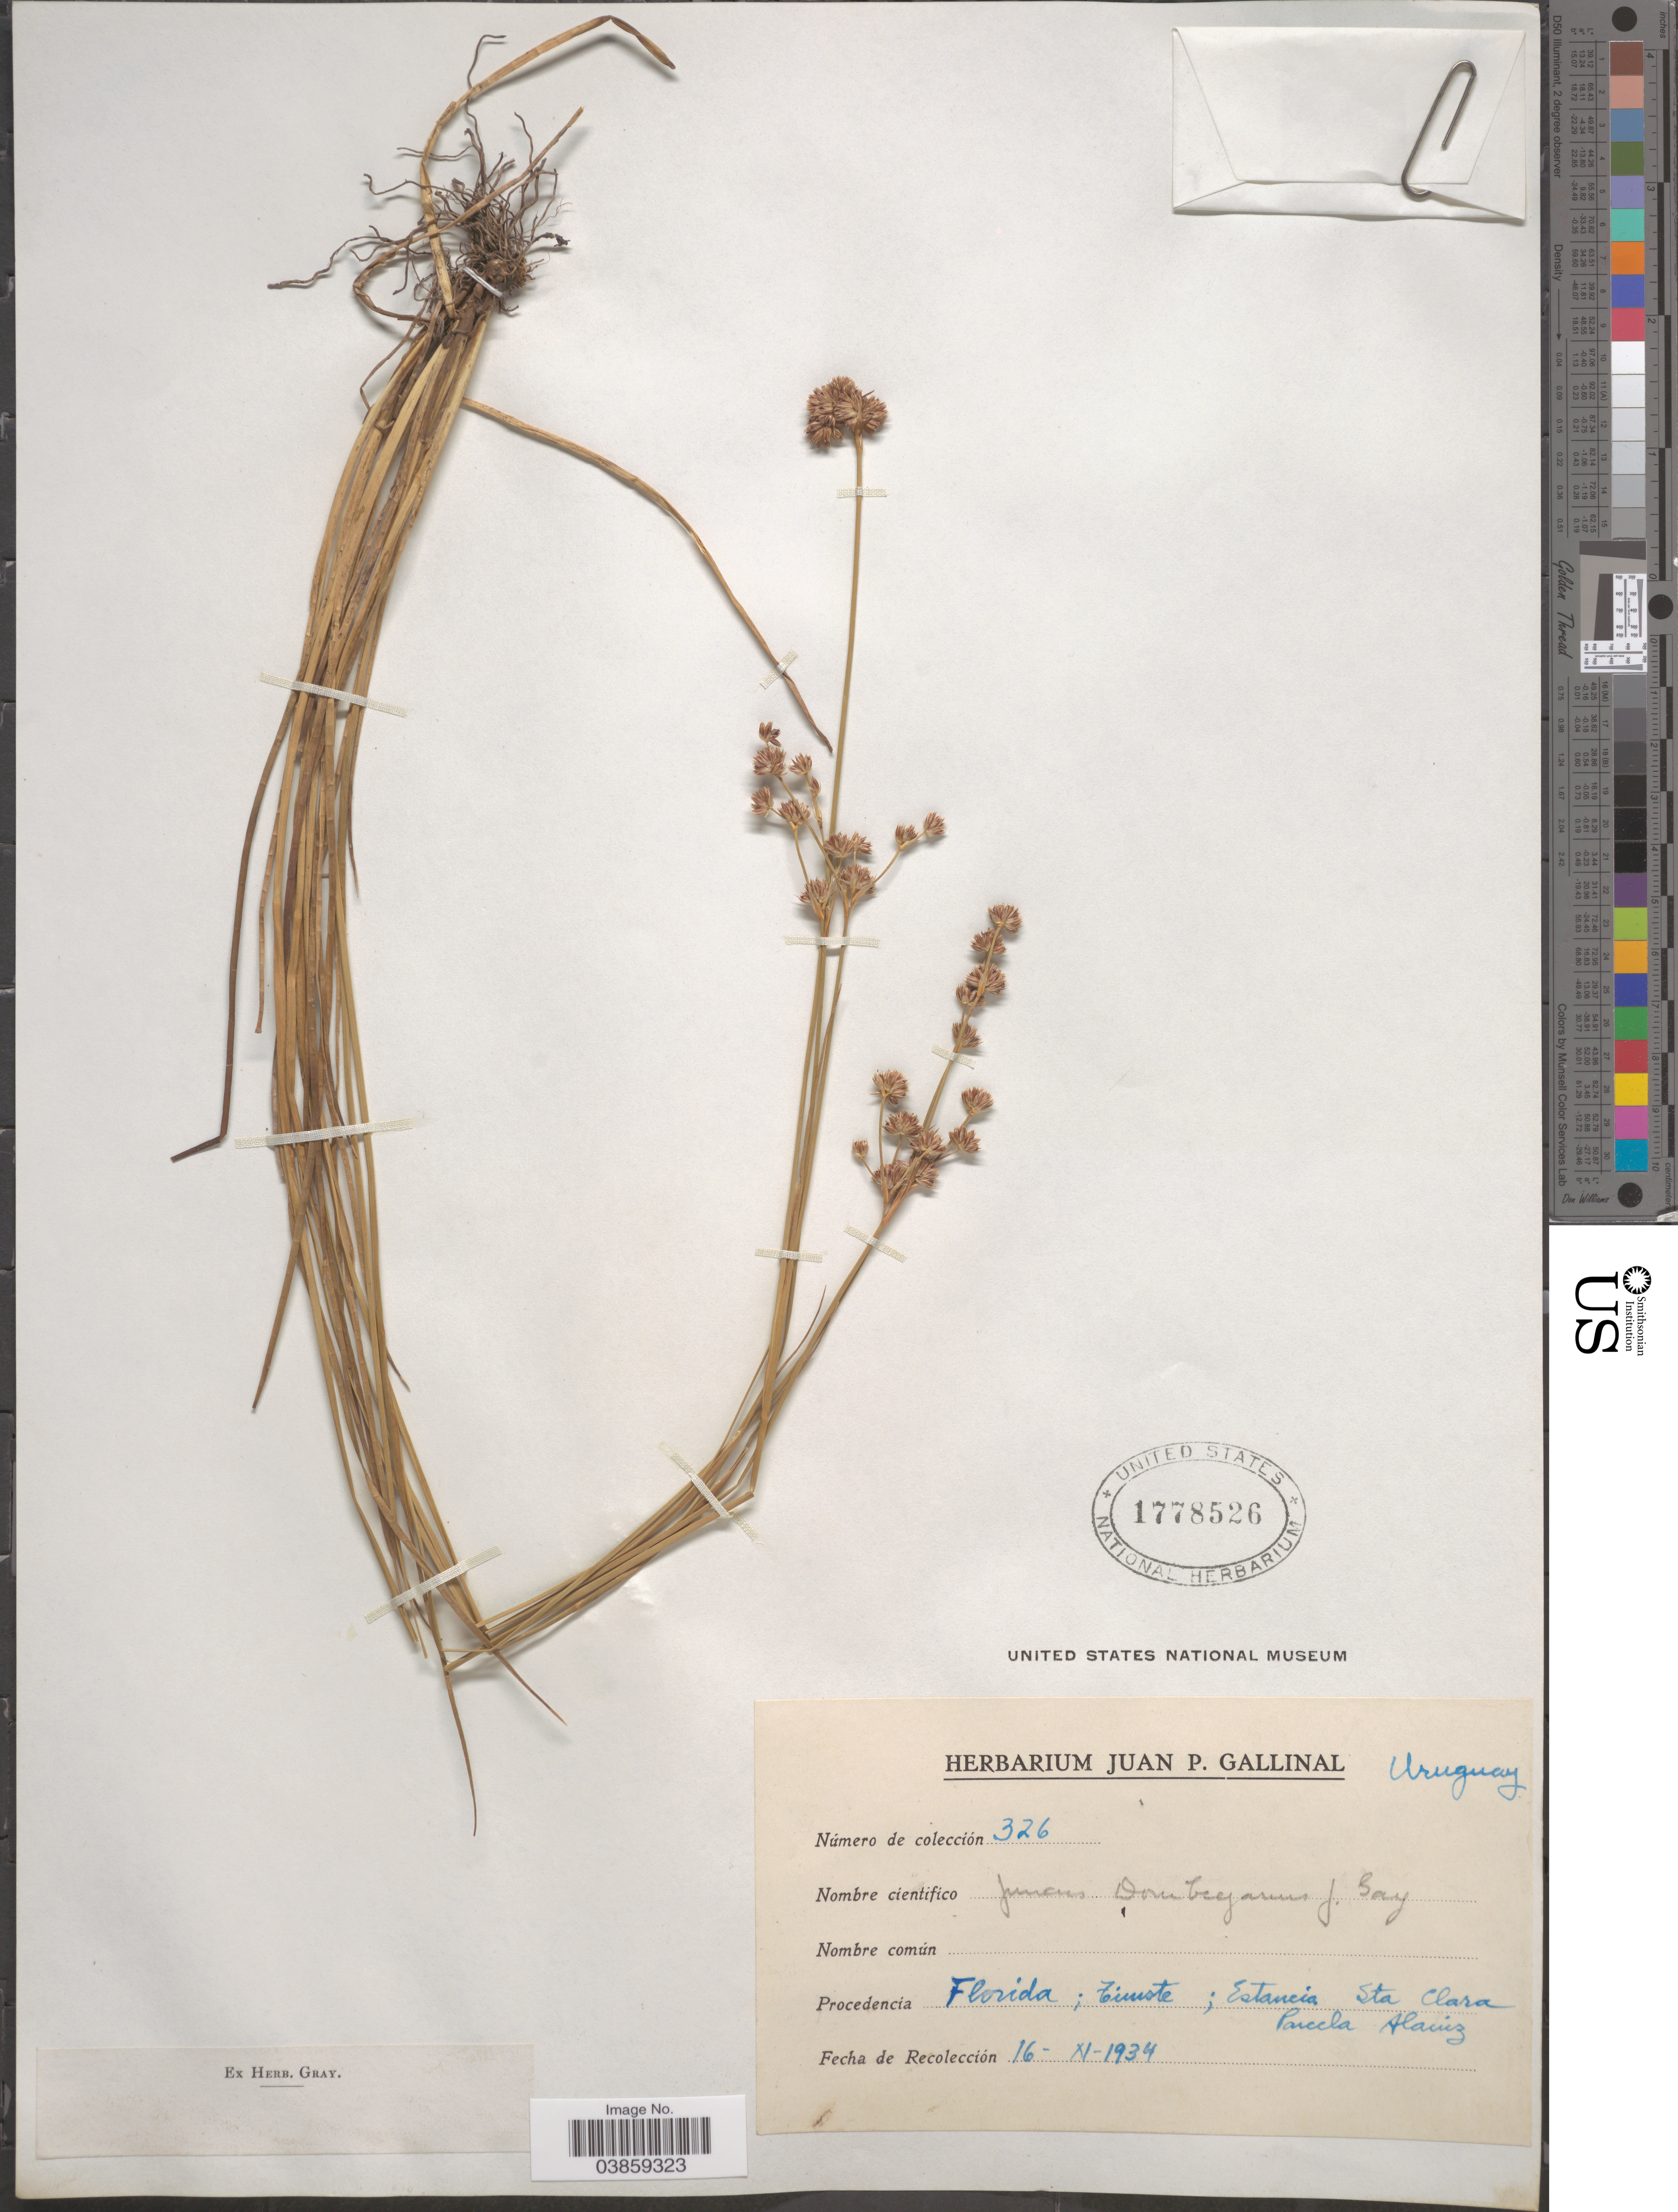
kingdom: Plantae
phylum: Tracheophyta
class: Liliopsida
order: Poales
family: Juncaceae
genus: Juncus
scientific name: Juncus dombeyanus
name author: J. Gay ex Laharpe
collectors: ex herb. Juan P. Gallinal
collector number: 326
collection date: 1934-11-16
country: Uruguay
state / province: Florida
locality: Fimste; Estancia Sta Clara. Parcela Alaniz.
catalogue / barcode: US 1778526